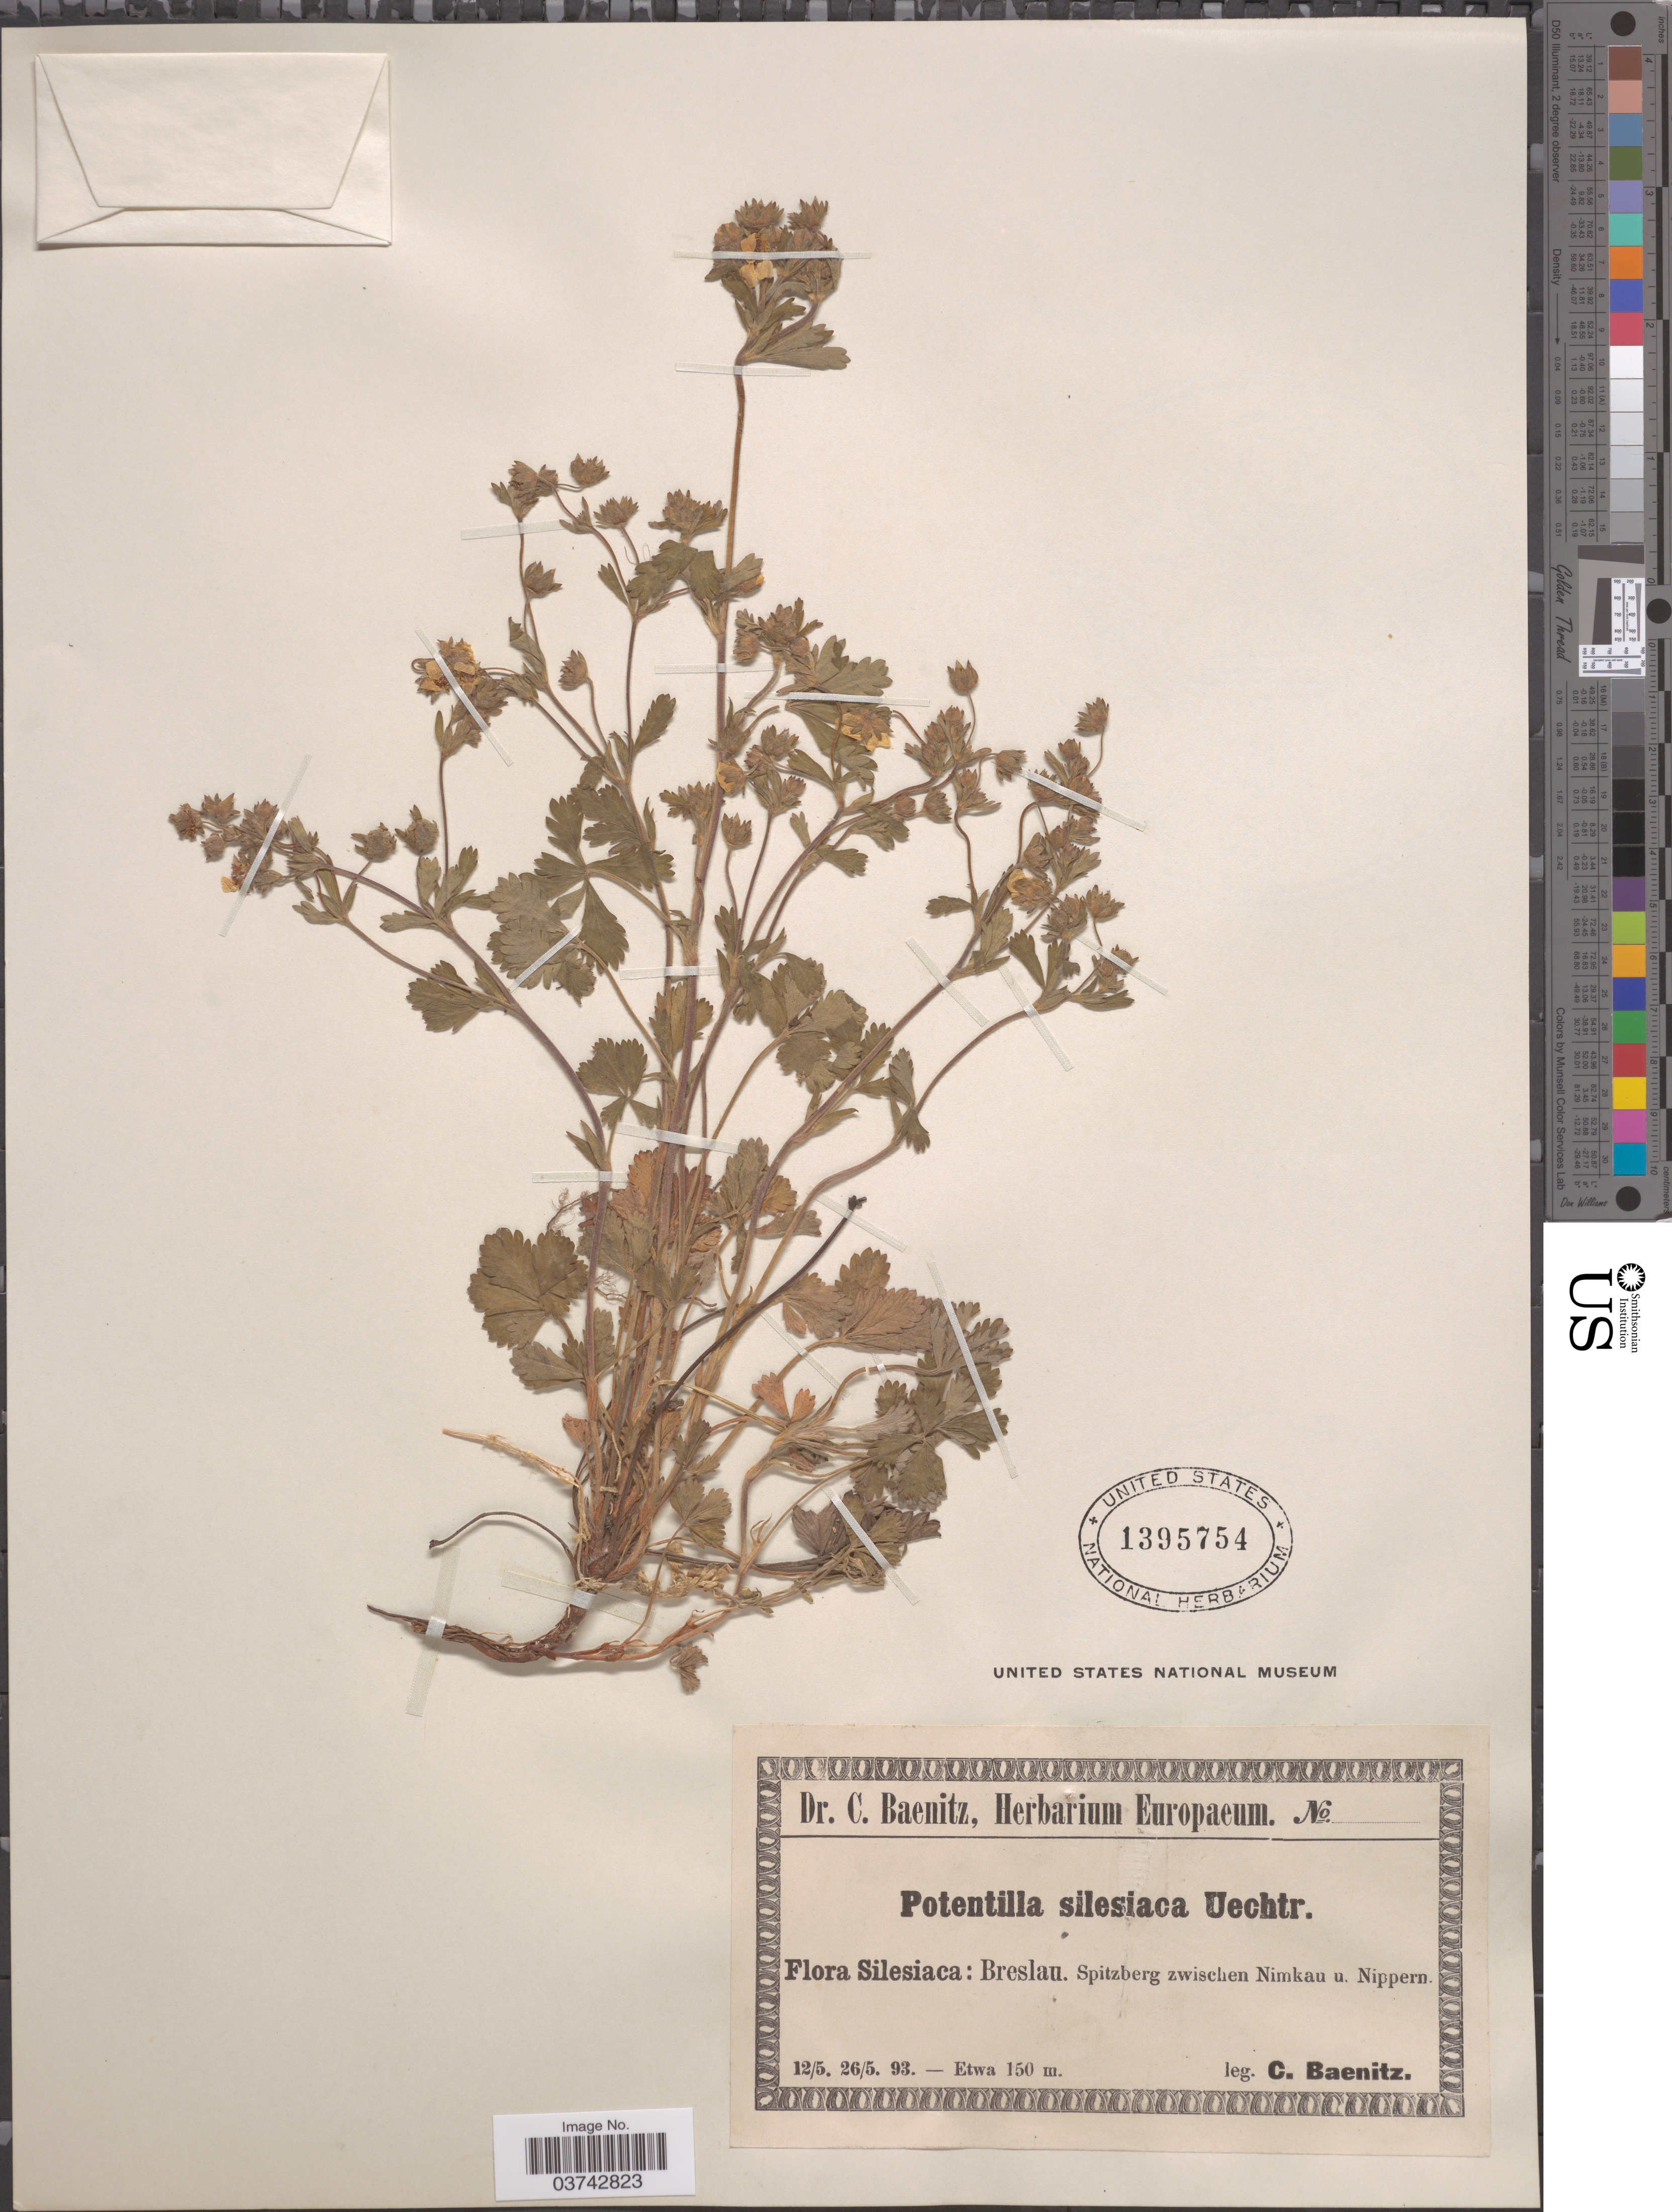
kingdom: Plantae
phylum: Tracheophyta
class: Magnoliopsida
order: Rosales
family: Rosaceae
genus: Potentilla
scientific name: Potentilla silesiaca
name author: R. Uechtr.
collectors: C. G. Baenitz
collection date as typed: Transcribed d/m/y: 12/5/93 to 26/5/93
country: Poland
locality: Silesiaca: Breslau. Spitzberg zwischen Nimkau u. Nippern. Etwa.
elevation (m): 150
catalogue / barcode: US 1395754